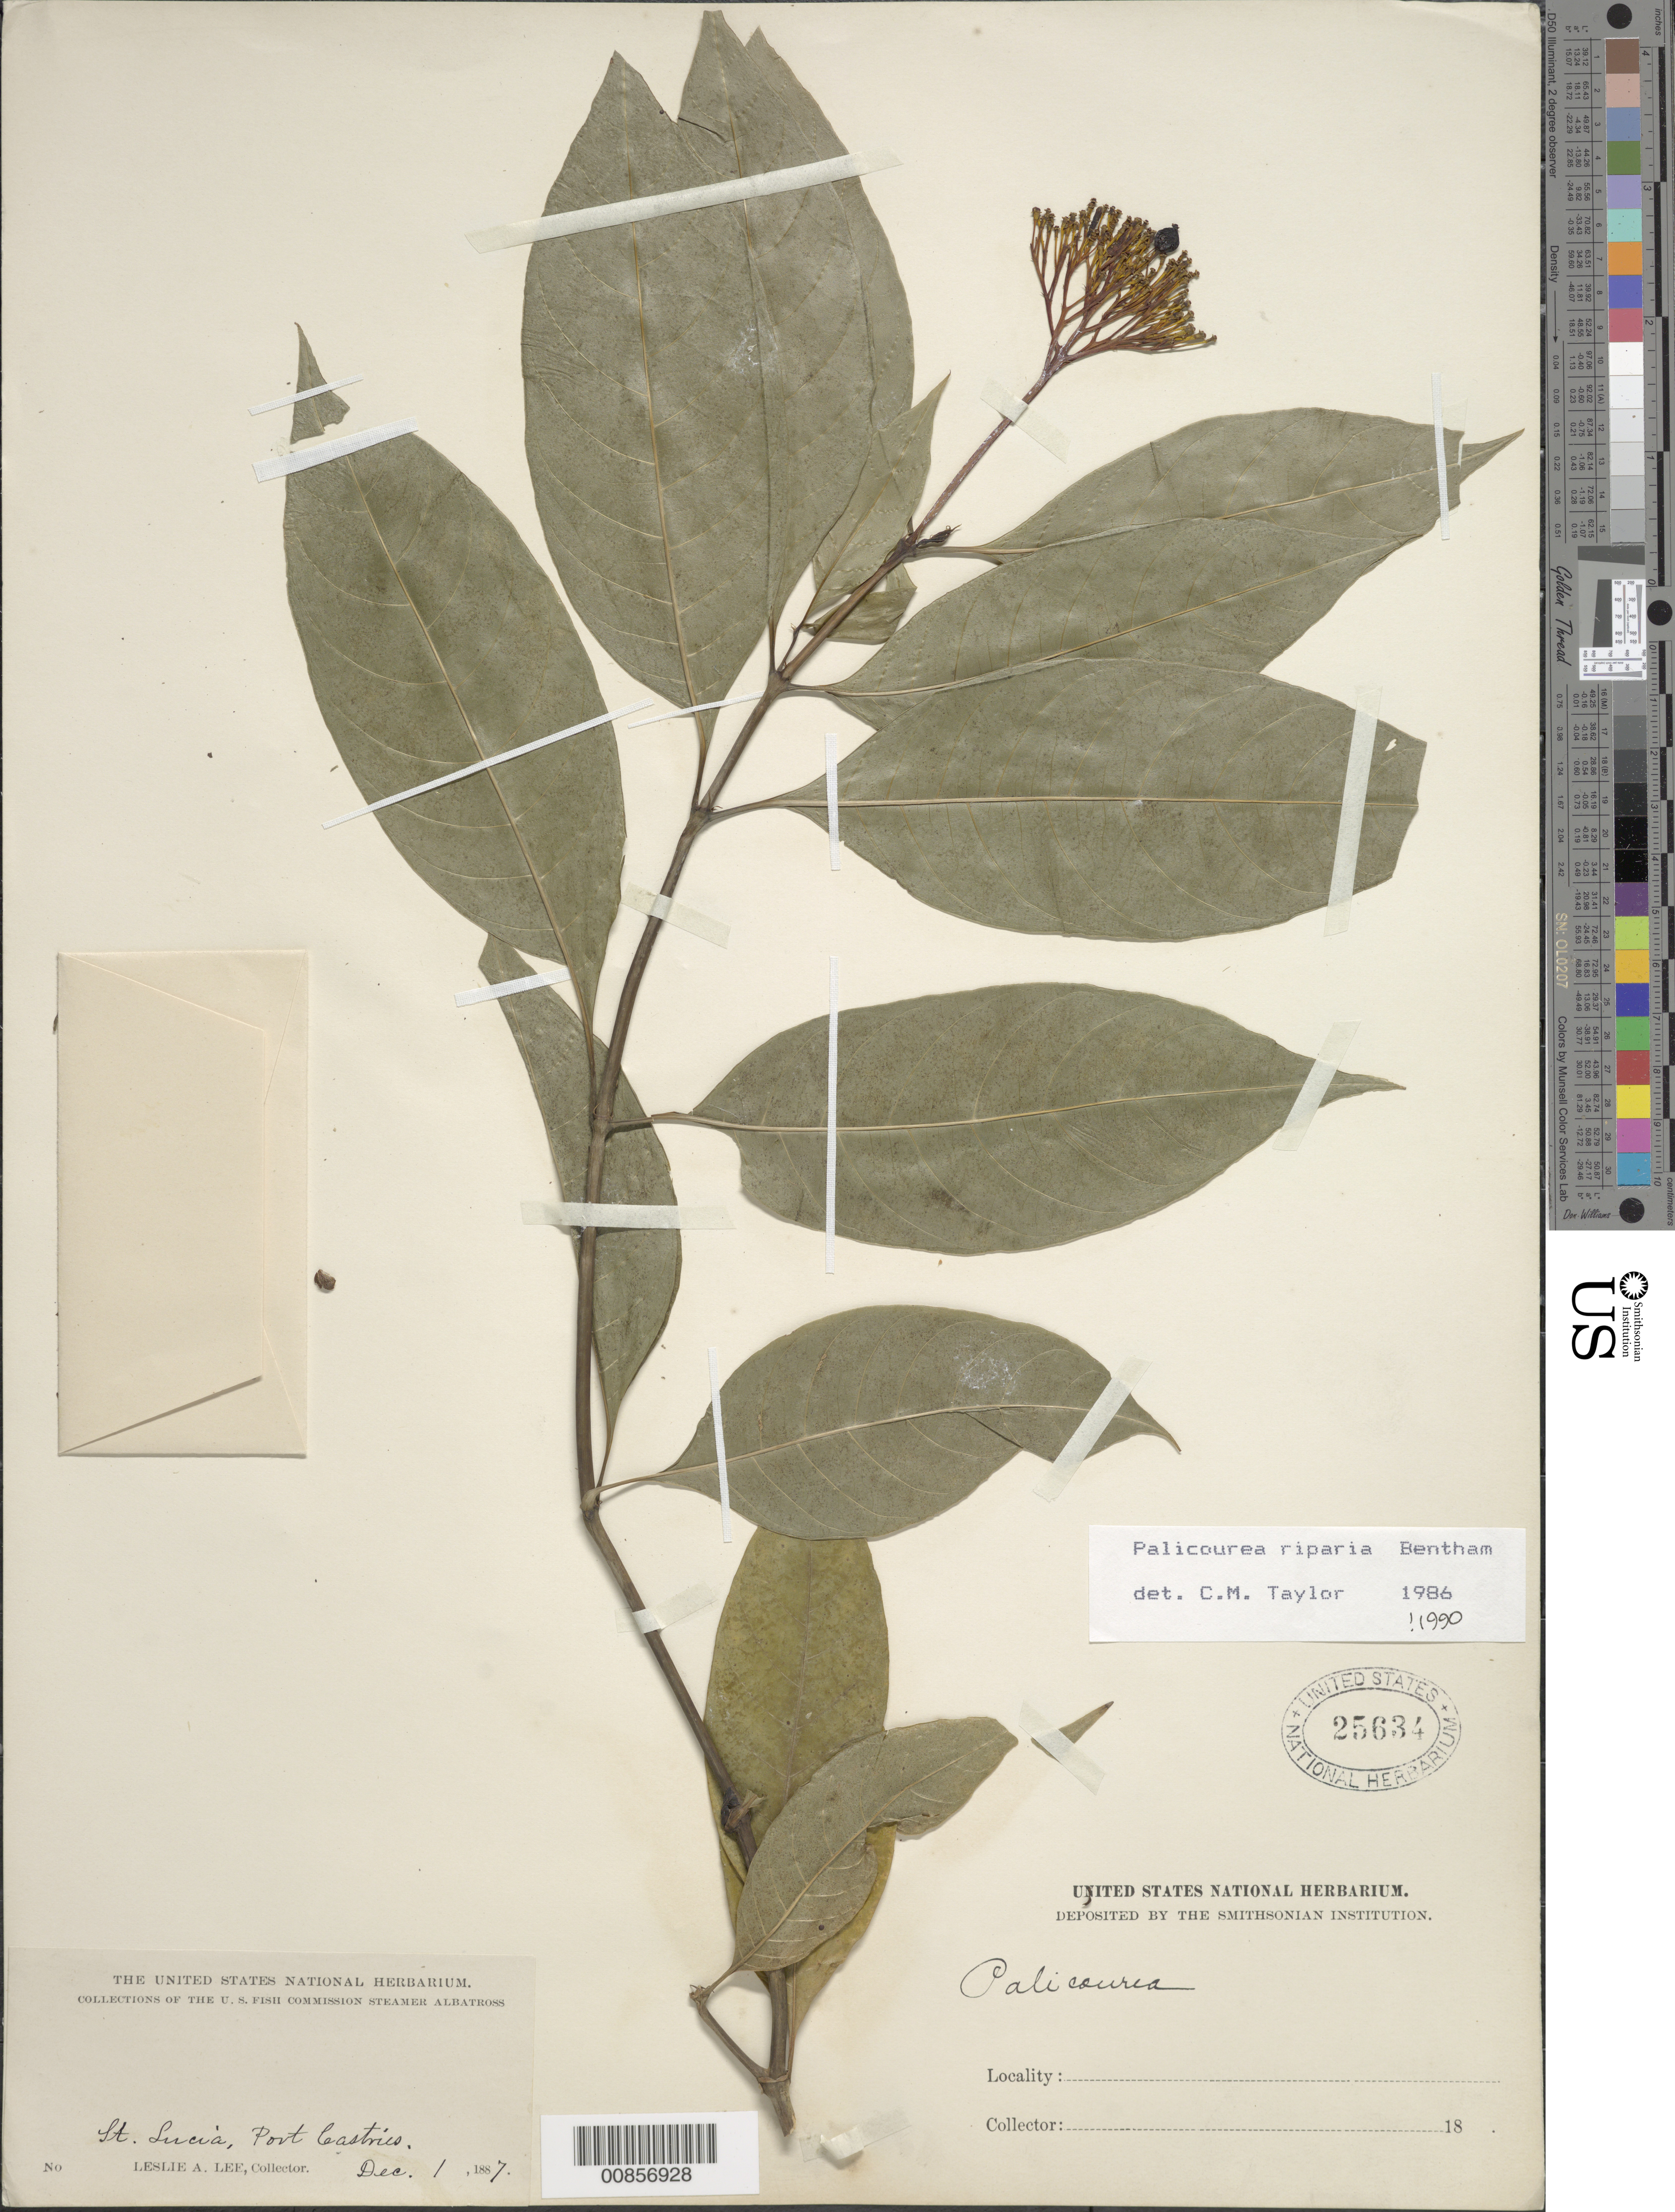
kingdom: Plantae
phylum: Tracheophyta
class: Magnoliopsida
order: Gentianales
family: Rubiaceae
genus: Palicourea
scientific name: Palicourea croceoides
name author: Desv. ex Ham.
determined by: Taylor, Charlotte M.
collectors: L. Lee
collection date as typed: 01 Dec 1887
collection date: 1887-12-01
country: St. Lucia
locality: Port Castries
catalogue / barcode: US 25634